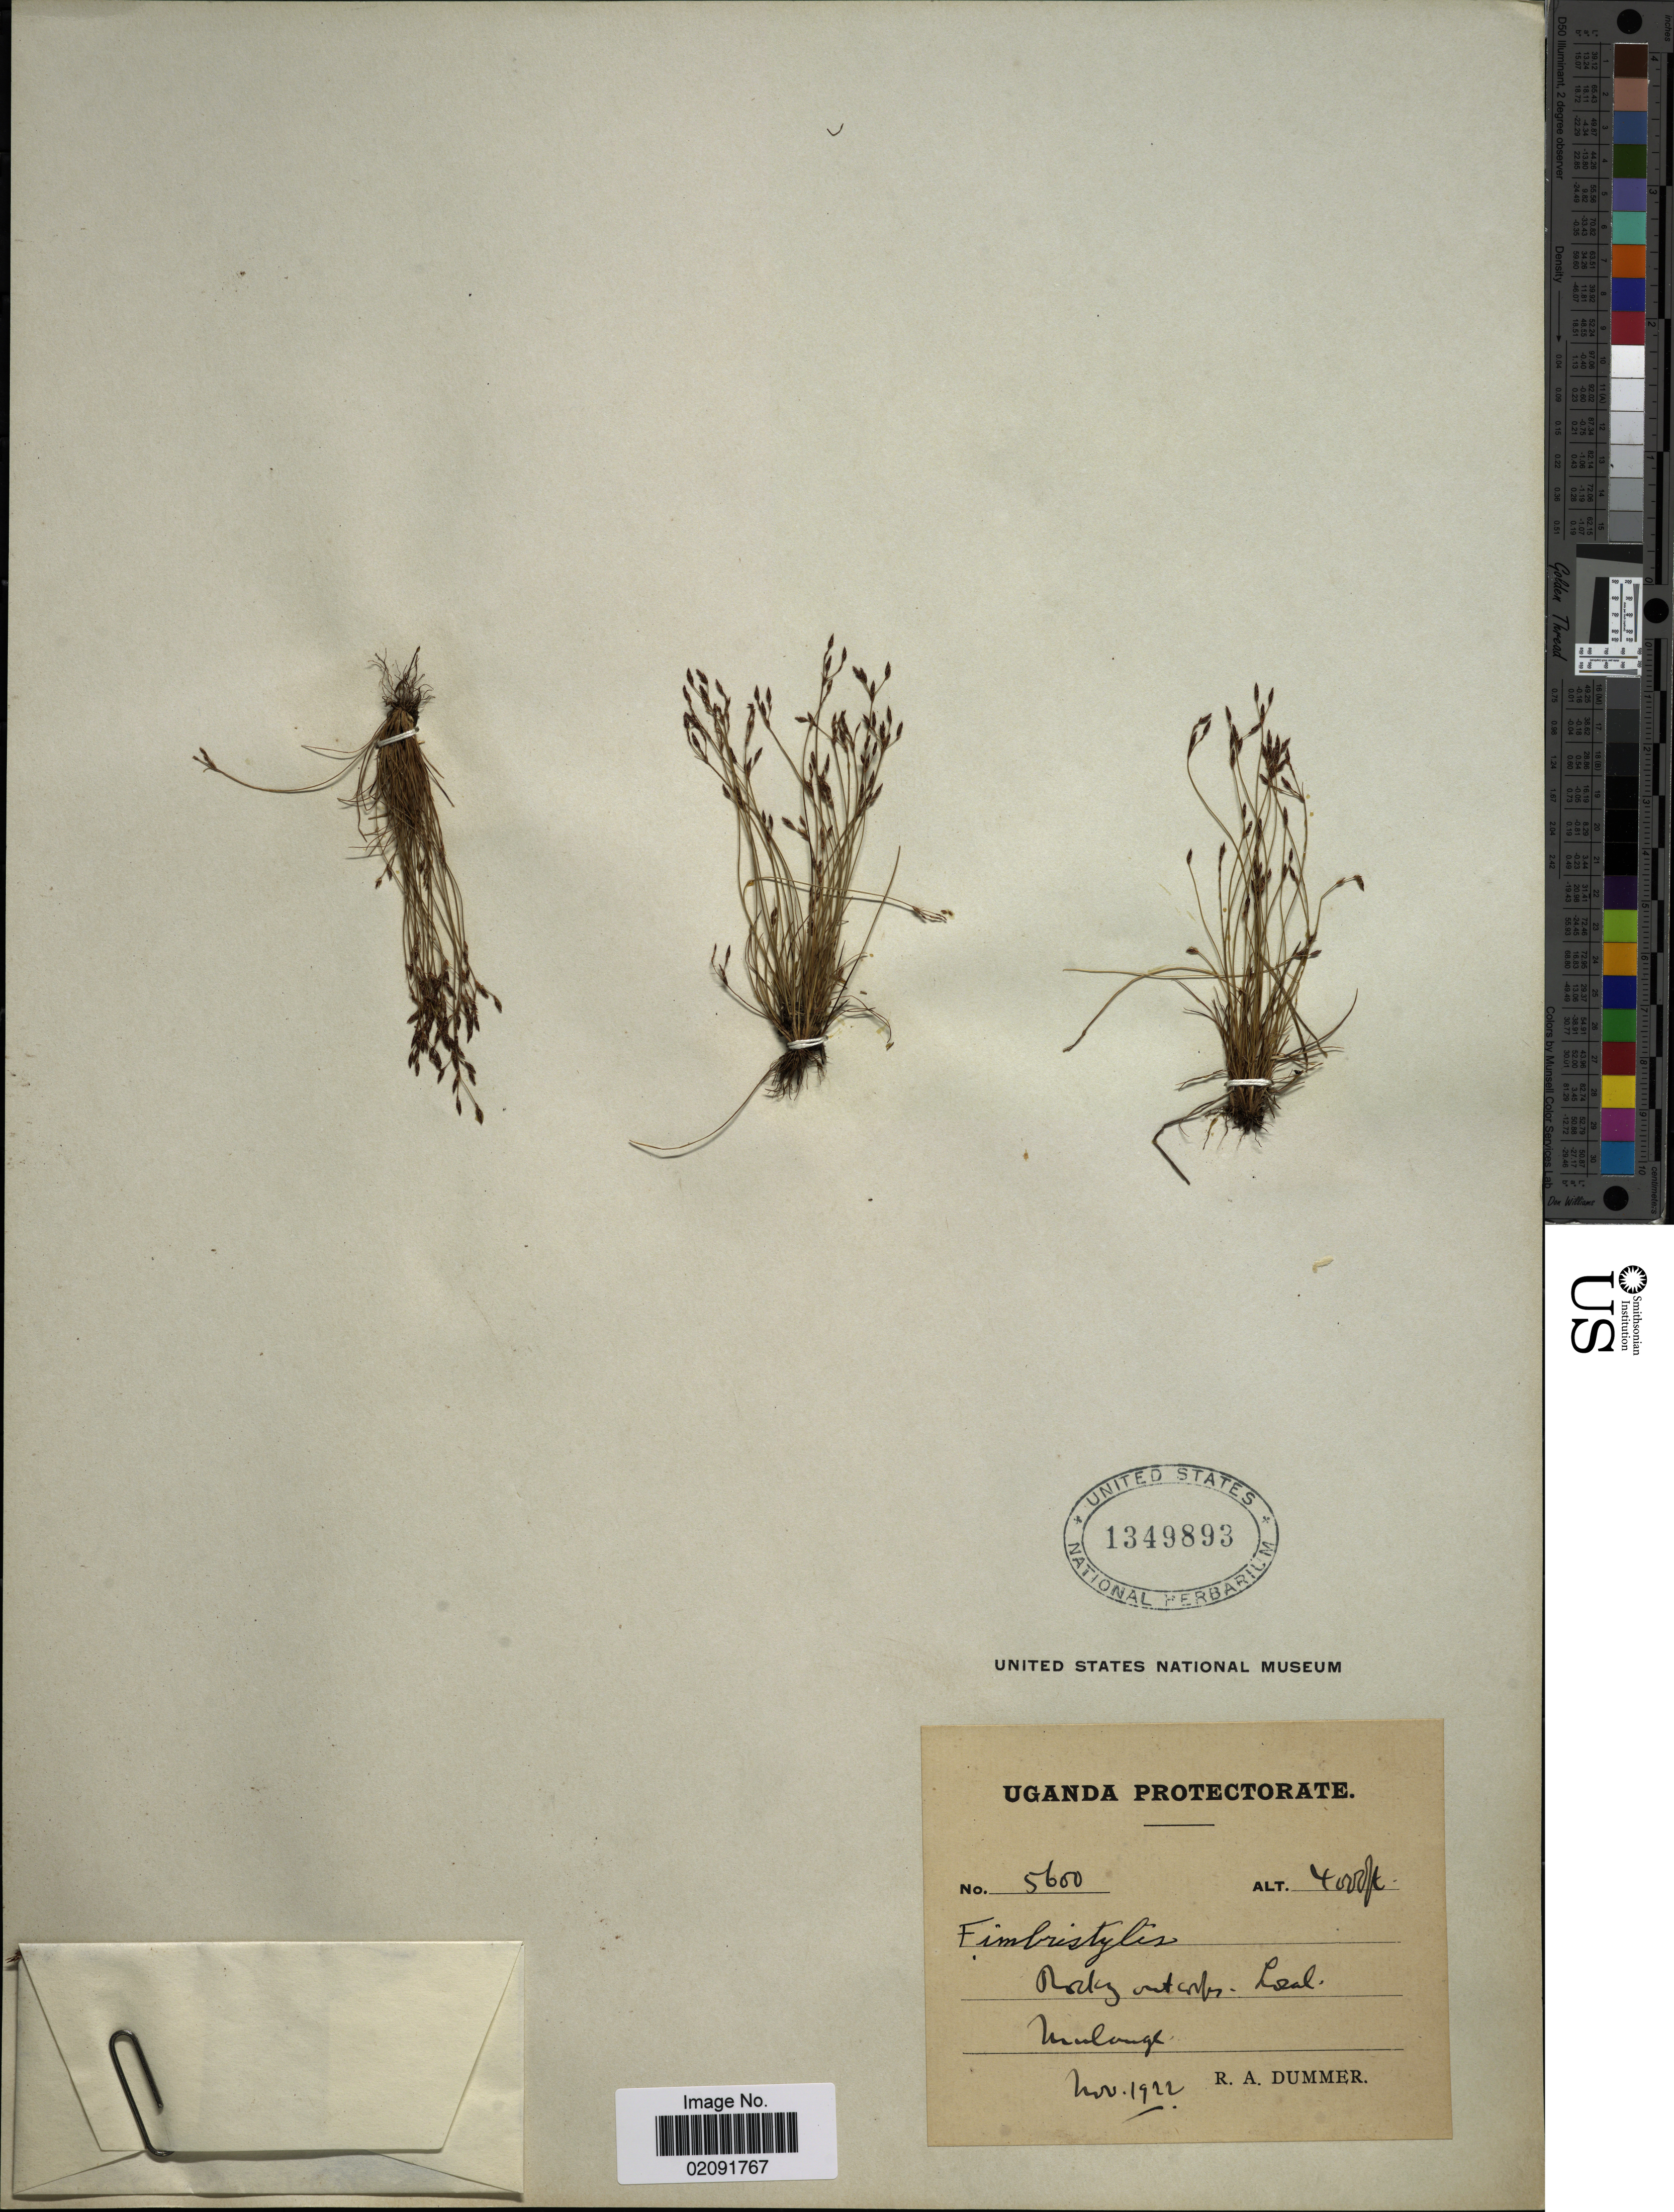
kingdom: Plantae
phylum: Tracheophyta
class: Liliopsida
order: Poales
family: Cyperaceae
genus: Bulbostylis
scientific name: Bulbostylis pusilla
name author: (Hochst. ex A. Rich.) C.B. Clarke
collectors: R. Dümmer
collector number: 5600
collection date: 1922-11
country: Uganda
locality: Mulange.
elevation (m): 1219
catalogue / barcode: US 1349893